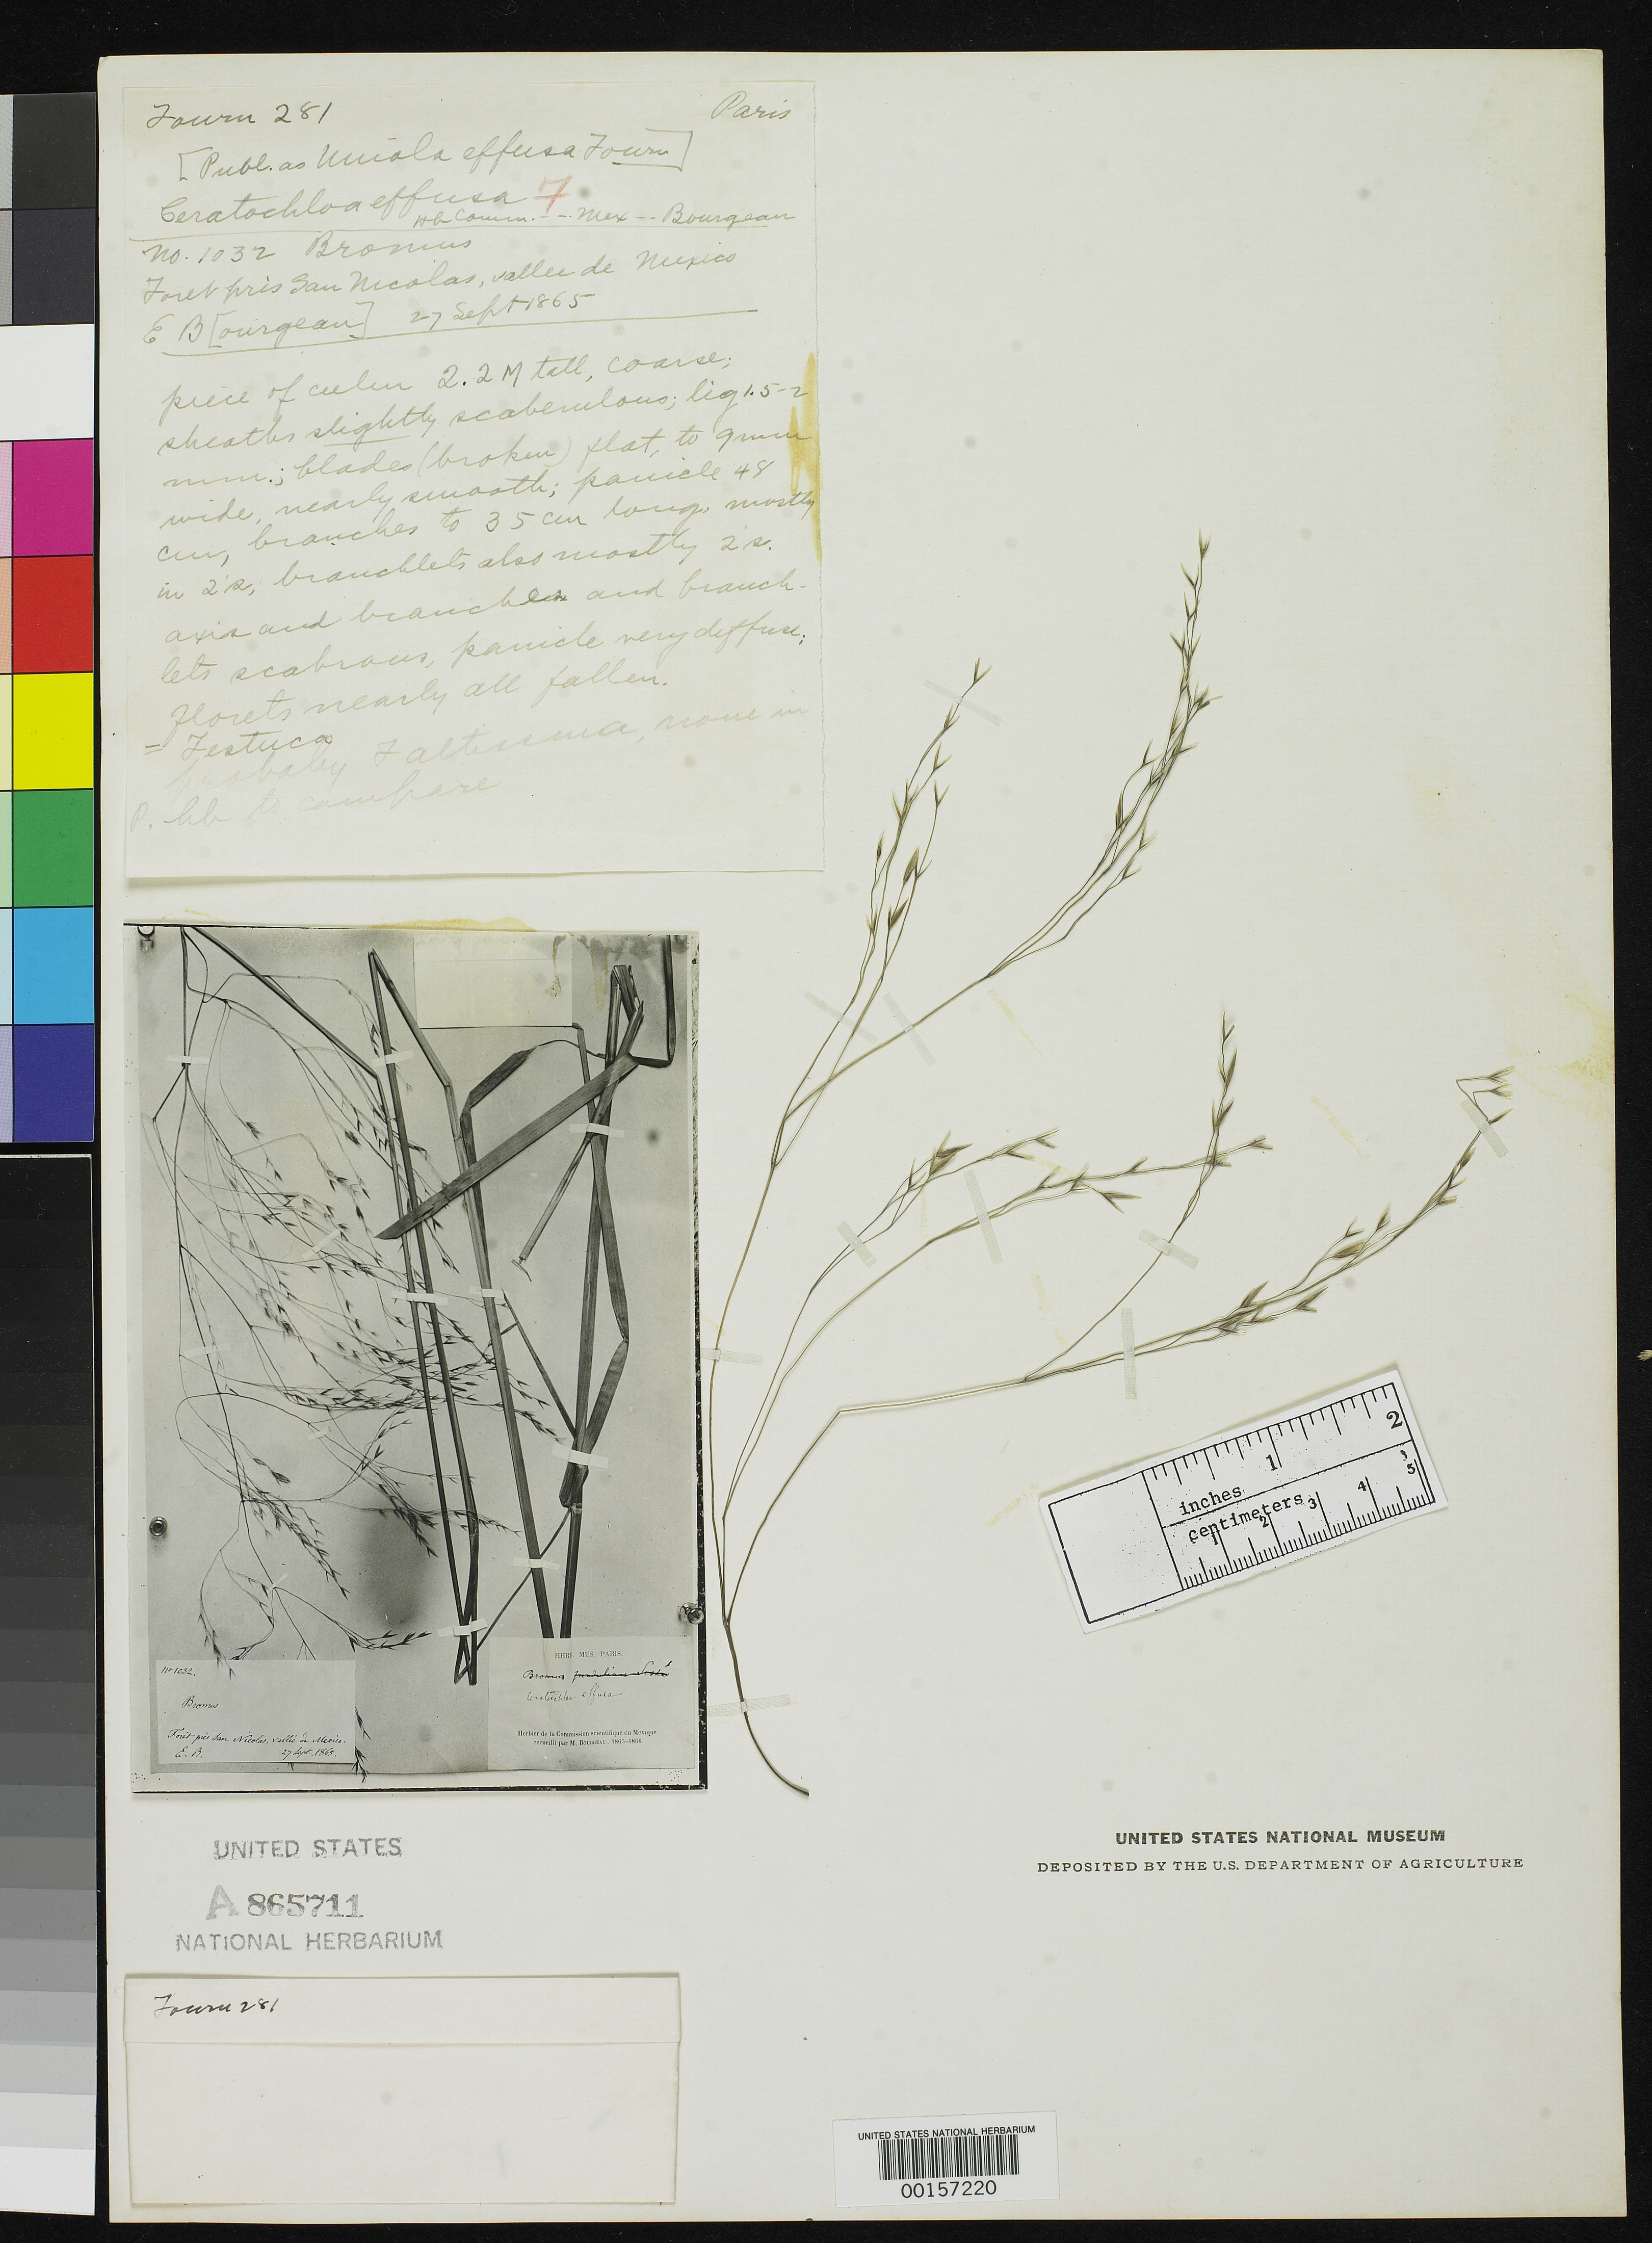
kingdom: Plantae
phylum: Tracheophyta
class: Liliopsida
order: Poales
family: Poaceae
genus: Uniola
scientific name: Uniola effusa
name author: E. Fourn.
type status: Type Fragment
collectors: E. Bourgeau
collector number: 1032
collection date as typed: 27 --- 1865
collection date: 1865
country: Mexico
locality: San Nicolas.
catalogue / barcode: US 865711A